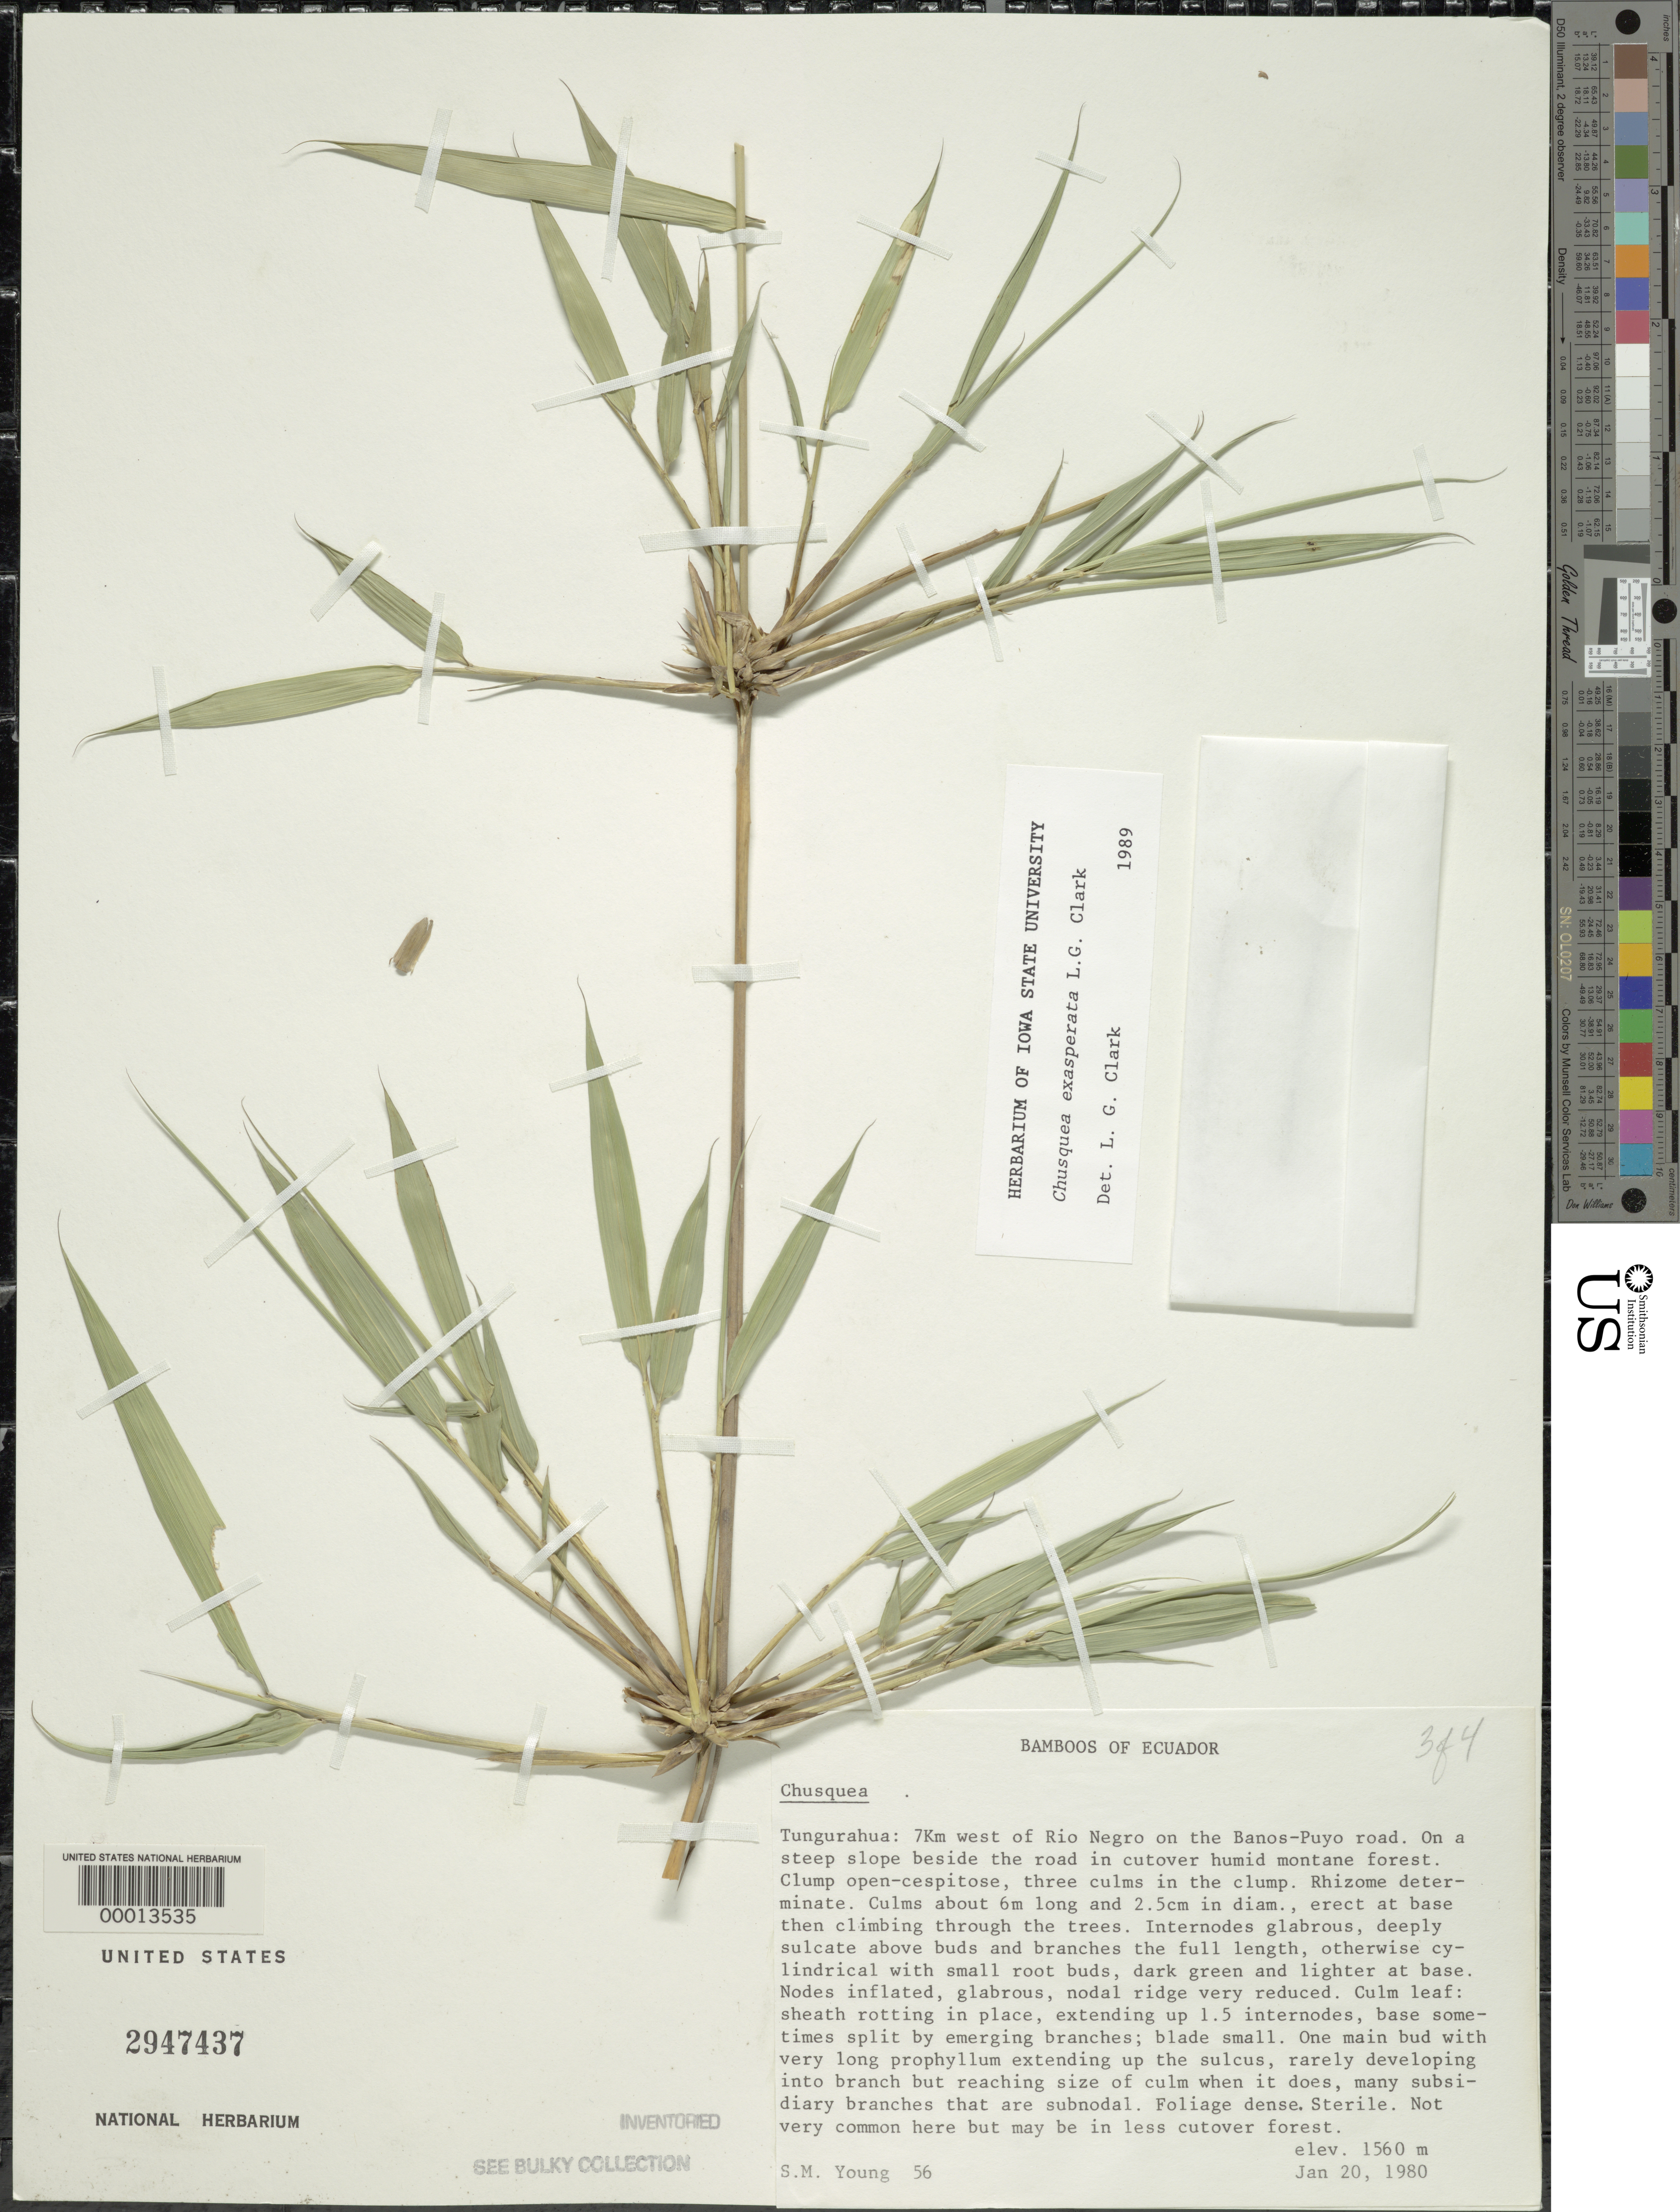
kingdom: Plantae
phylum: Tracheophyta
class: Liliopsida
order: Poales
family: Poaceae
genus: Chusquea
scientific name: Chusquea exasperata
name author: L.G. Clark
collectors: S. Young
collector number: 56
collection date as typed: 20 Jan 1980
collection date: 1980-01-20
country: Ecuador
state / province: Tungurahua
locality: Rio Negro, Banos-Puyo Road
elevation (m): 1560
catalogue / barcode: US 2947437